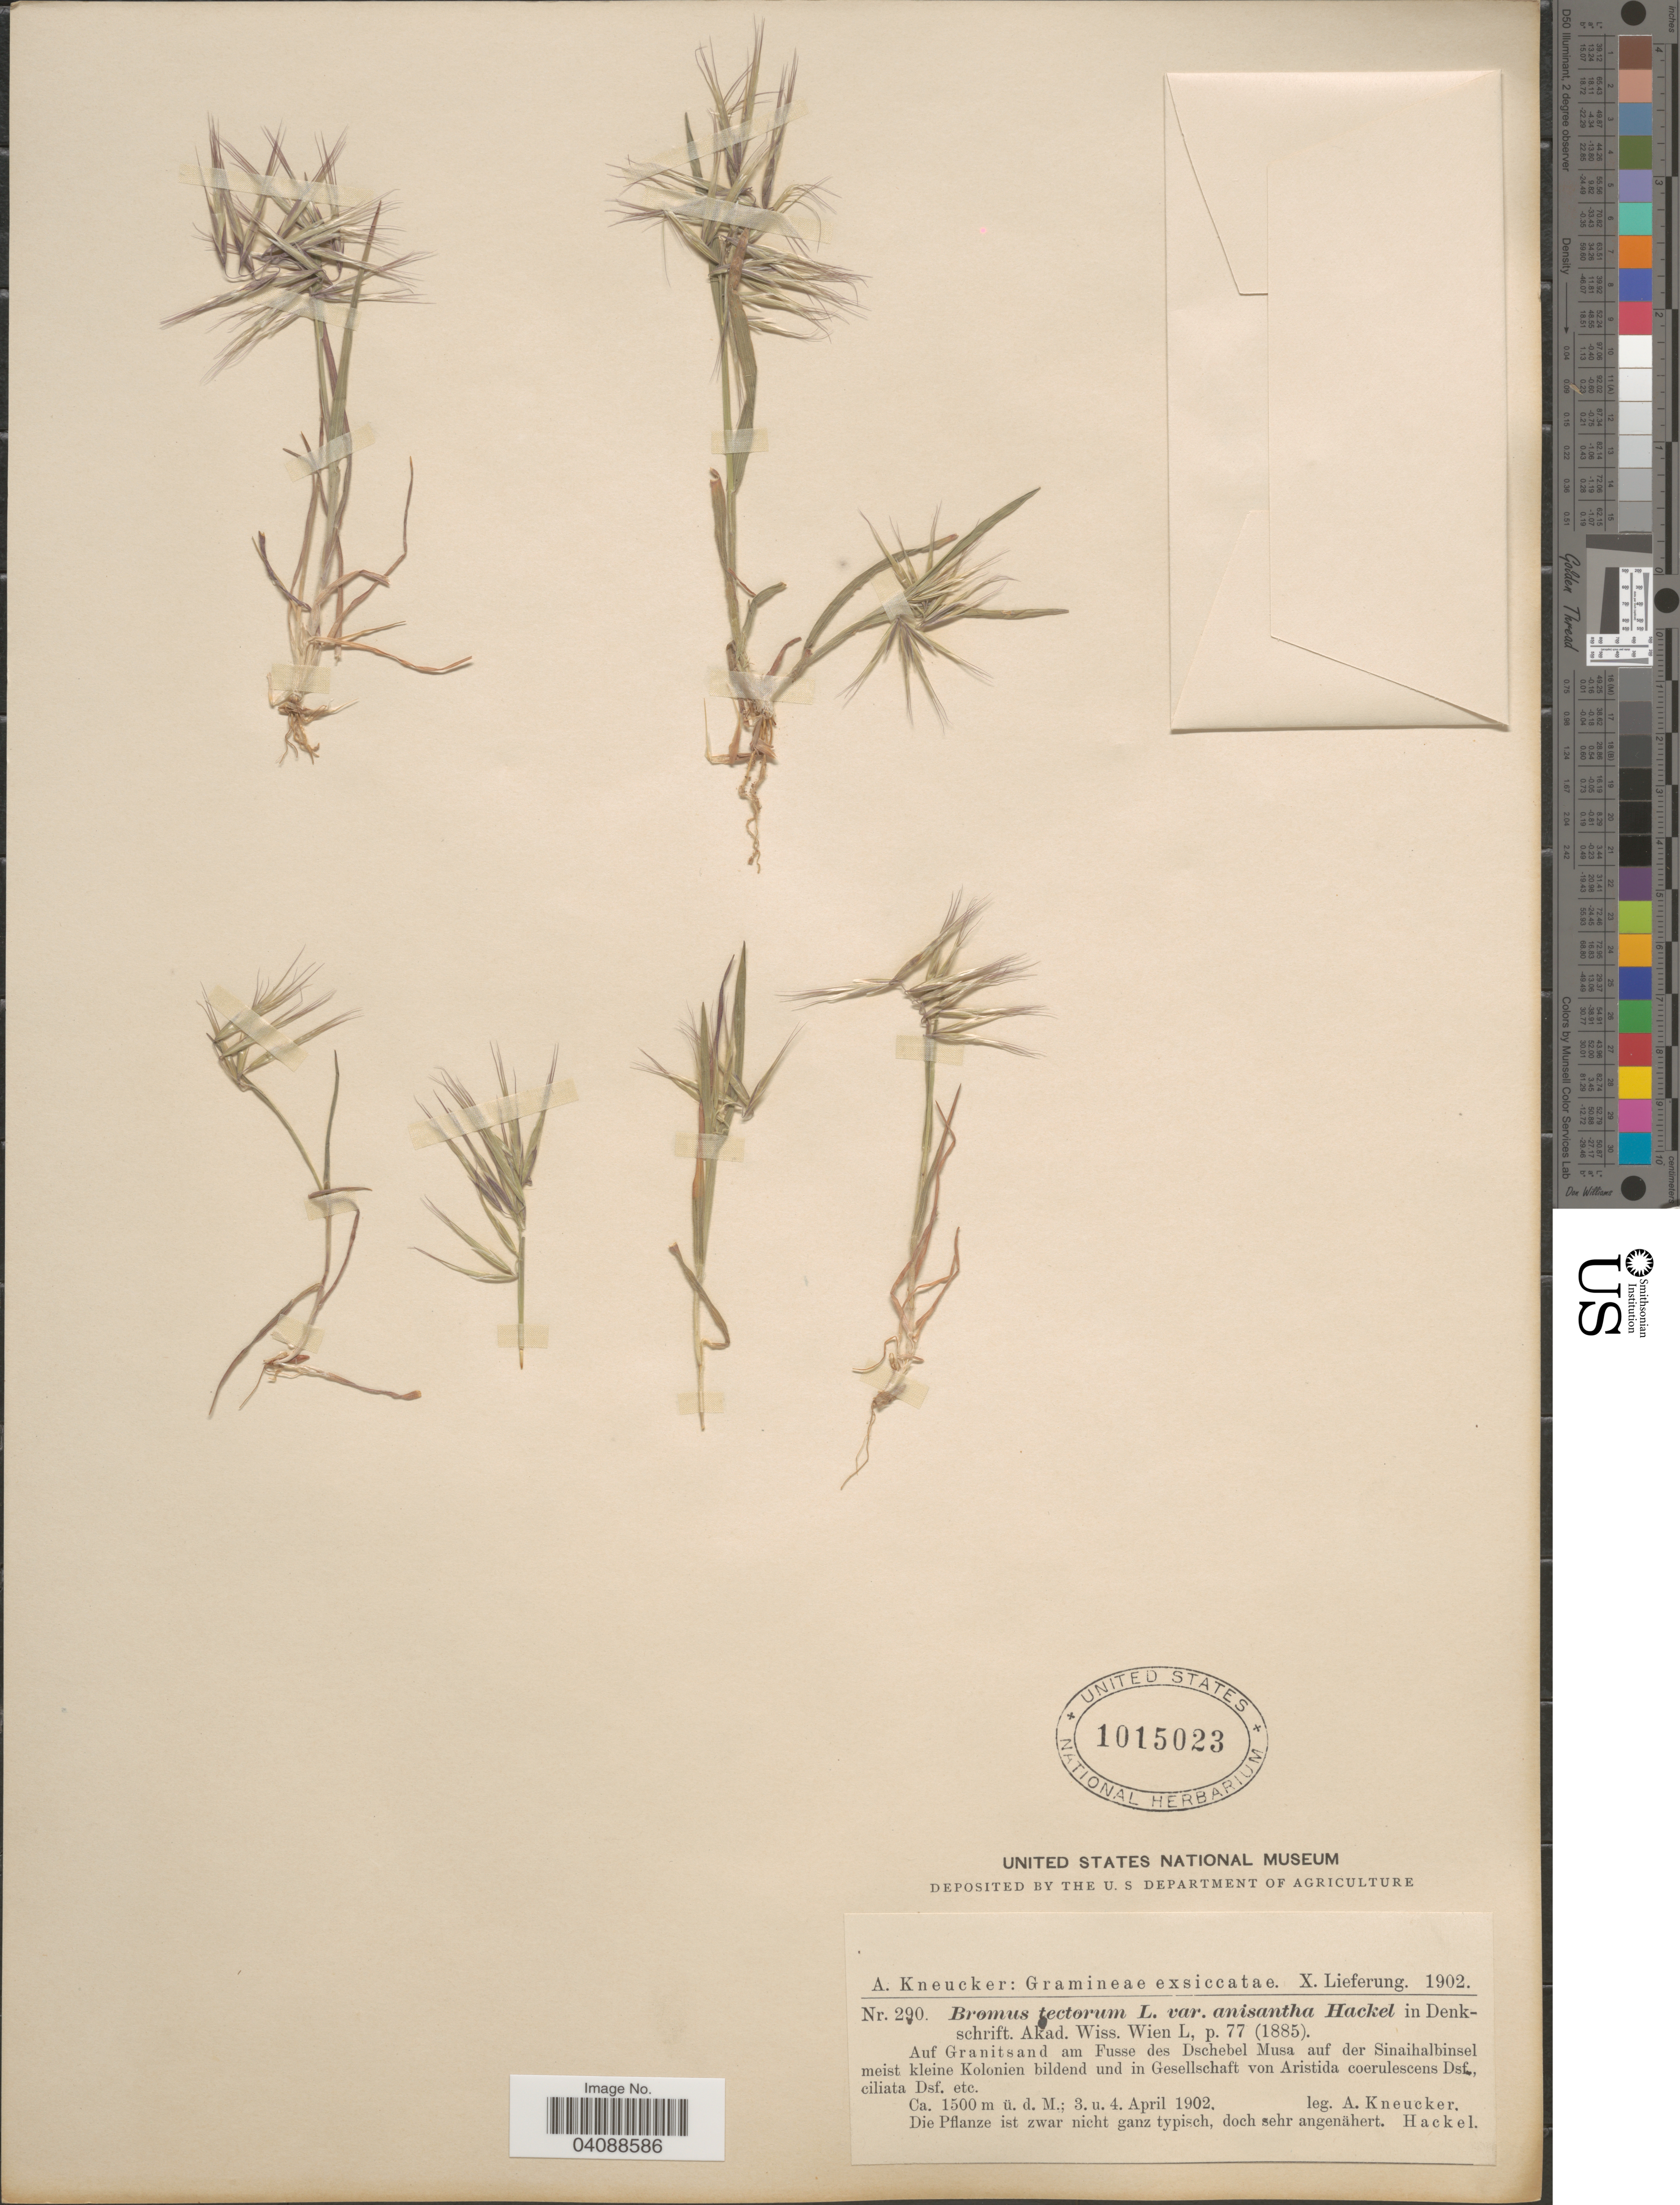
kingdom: Plantae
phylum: Tracheophyta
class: Liliopsida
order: Poales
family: Poaceae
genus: Bromus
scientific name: Bromus tectorum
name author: L.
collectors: A. Kneucker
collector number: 290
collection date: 1902-04-03/1902-04-04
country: Egypt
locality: Auf Granitsand am Fusse des Dschebel Musa auf der Sinaihalbinsel meist kleine Kolonien bildend und in Gesellschaft von Aristida coerulescens Dsf, ciliata Dsf. etc.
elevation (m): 1500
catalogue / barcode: US 1015023